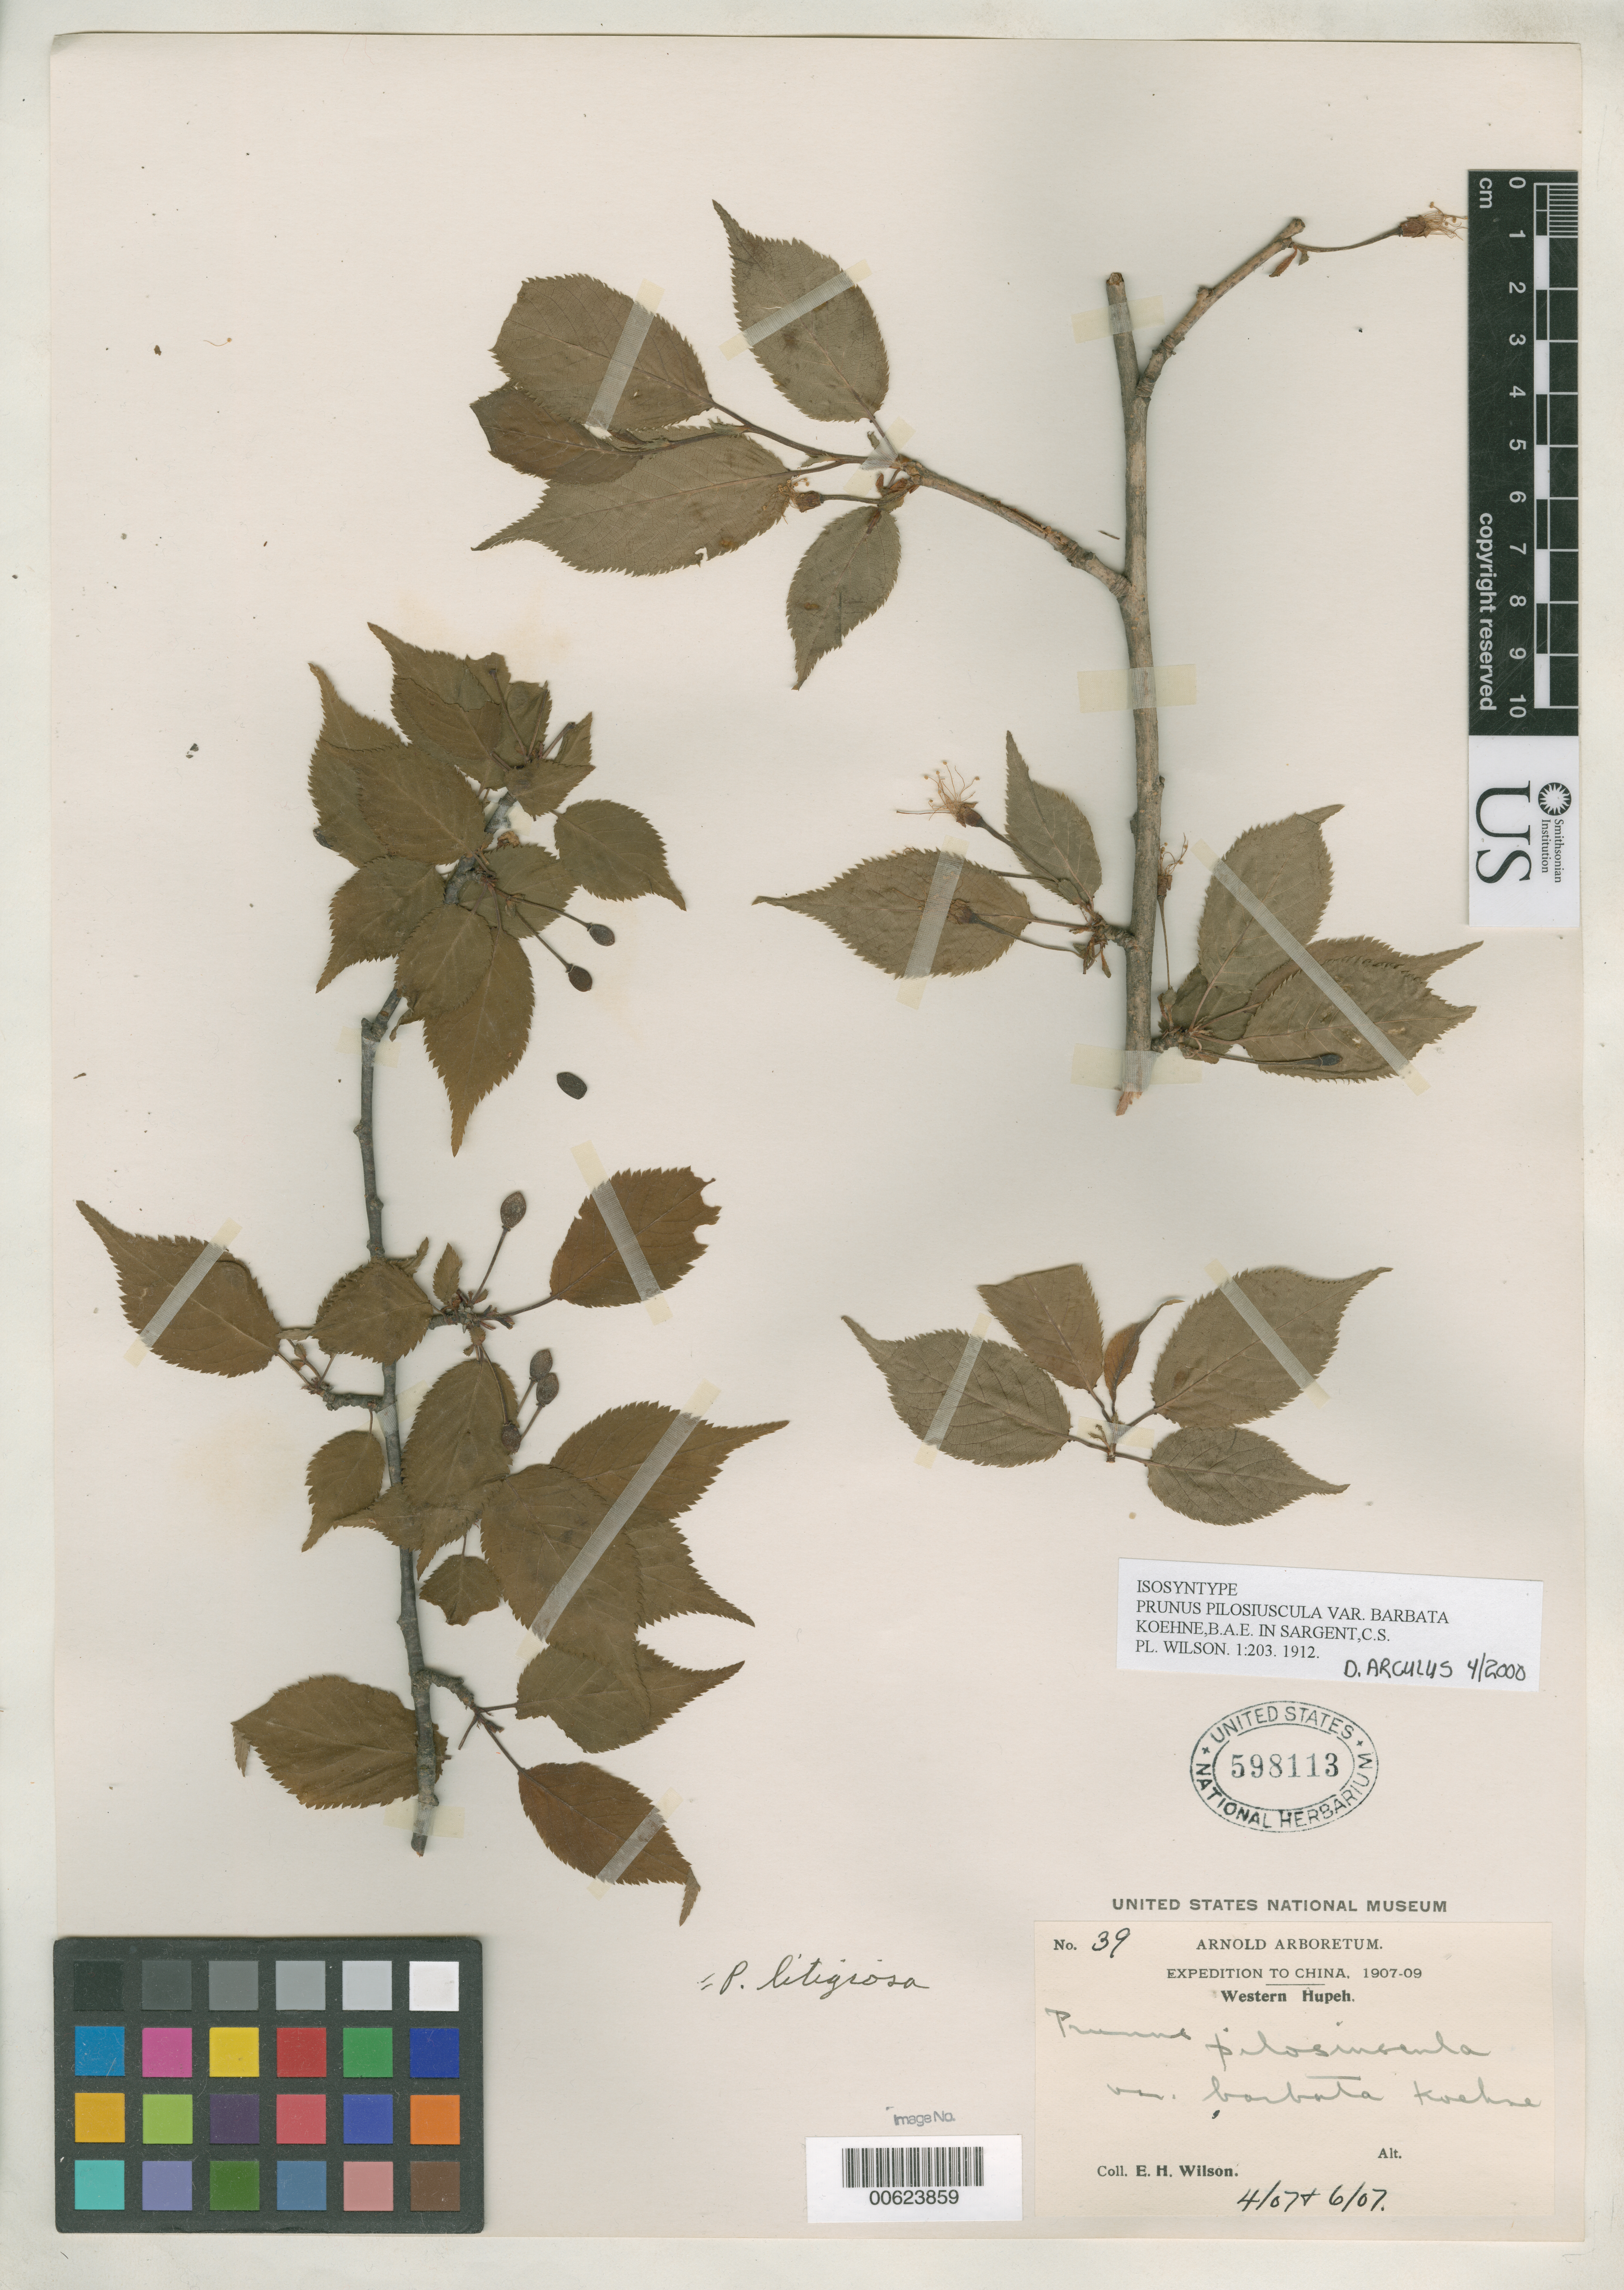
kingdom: Plantae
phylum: Tracheophyta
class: Magnoliopsida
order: Rosales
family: Rosaceae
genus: Prunus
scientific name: Prunus pilosiuscula var. barbata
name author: Koehne in Sarg.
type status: Isosyntype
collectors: E. H. Wilson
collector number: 39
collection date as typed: Apr 1907 and -- Jun 1907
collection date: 1907-04,1907-06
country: China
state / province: Hubei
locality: Western Hupeh.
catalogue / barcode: US 598113